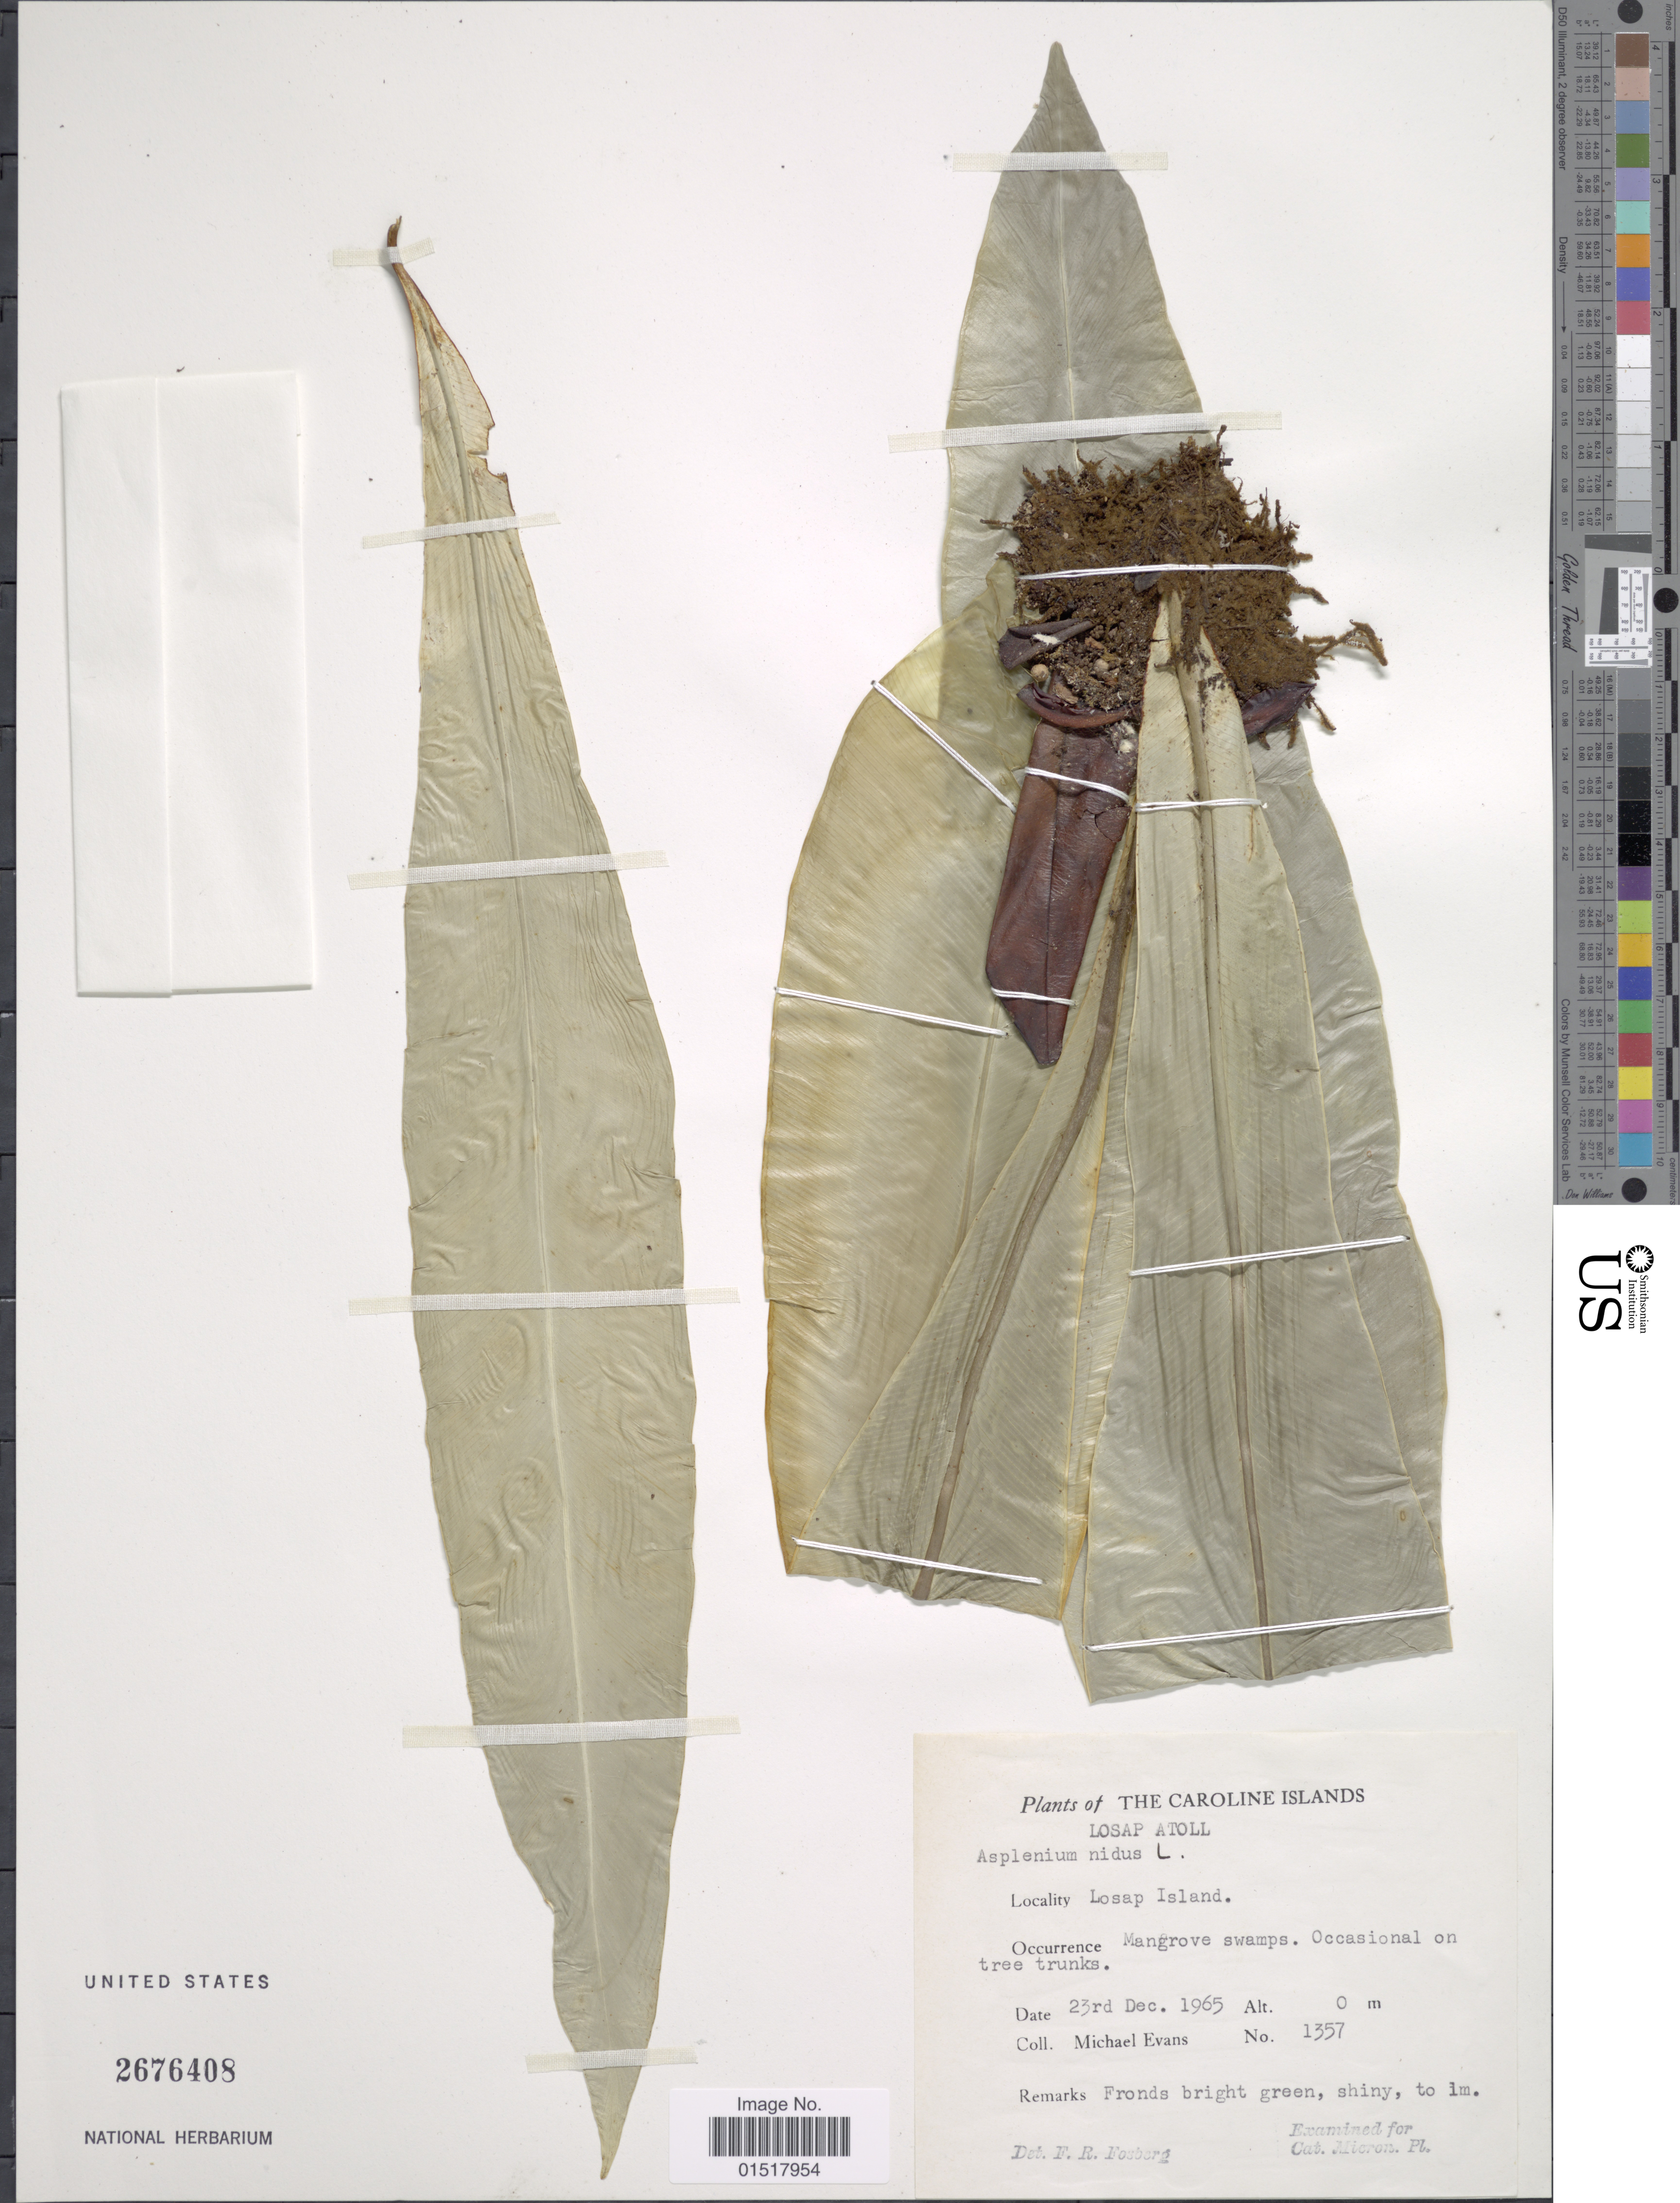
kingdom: Plantae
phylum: Tracheophyta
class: Polypodiopsida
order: Polypodiales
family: Aspleniaceae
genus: Asplenium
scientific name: Asplenium nidus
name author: L.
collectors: M. Evans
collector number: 1357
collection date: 1965-12-23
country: Micronesia, Federated States of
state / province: Truk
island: Losap Atoll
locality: Losap Atoll. Losap Island.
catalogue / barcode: US 2676408